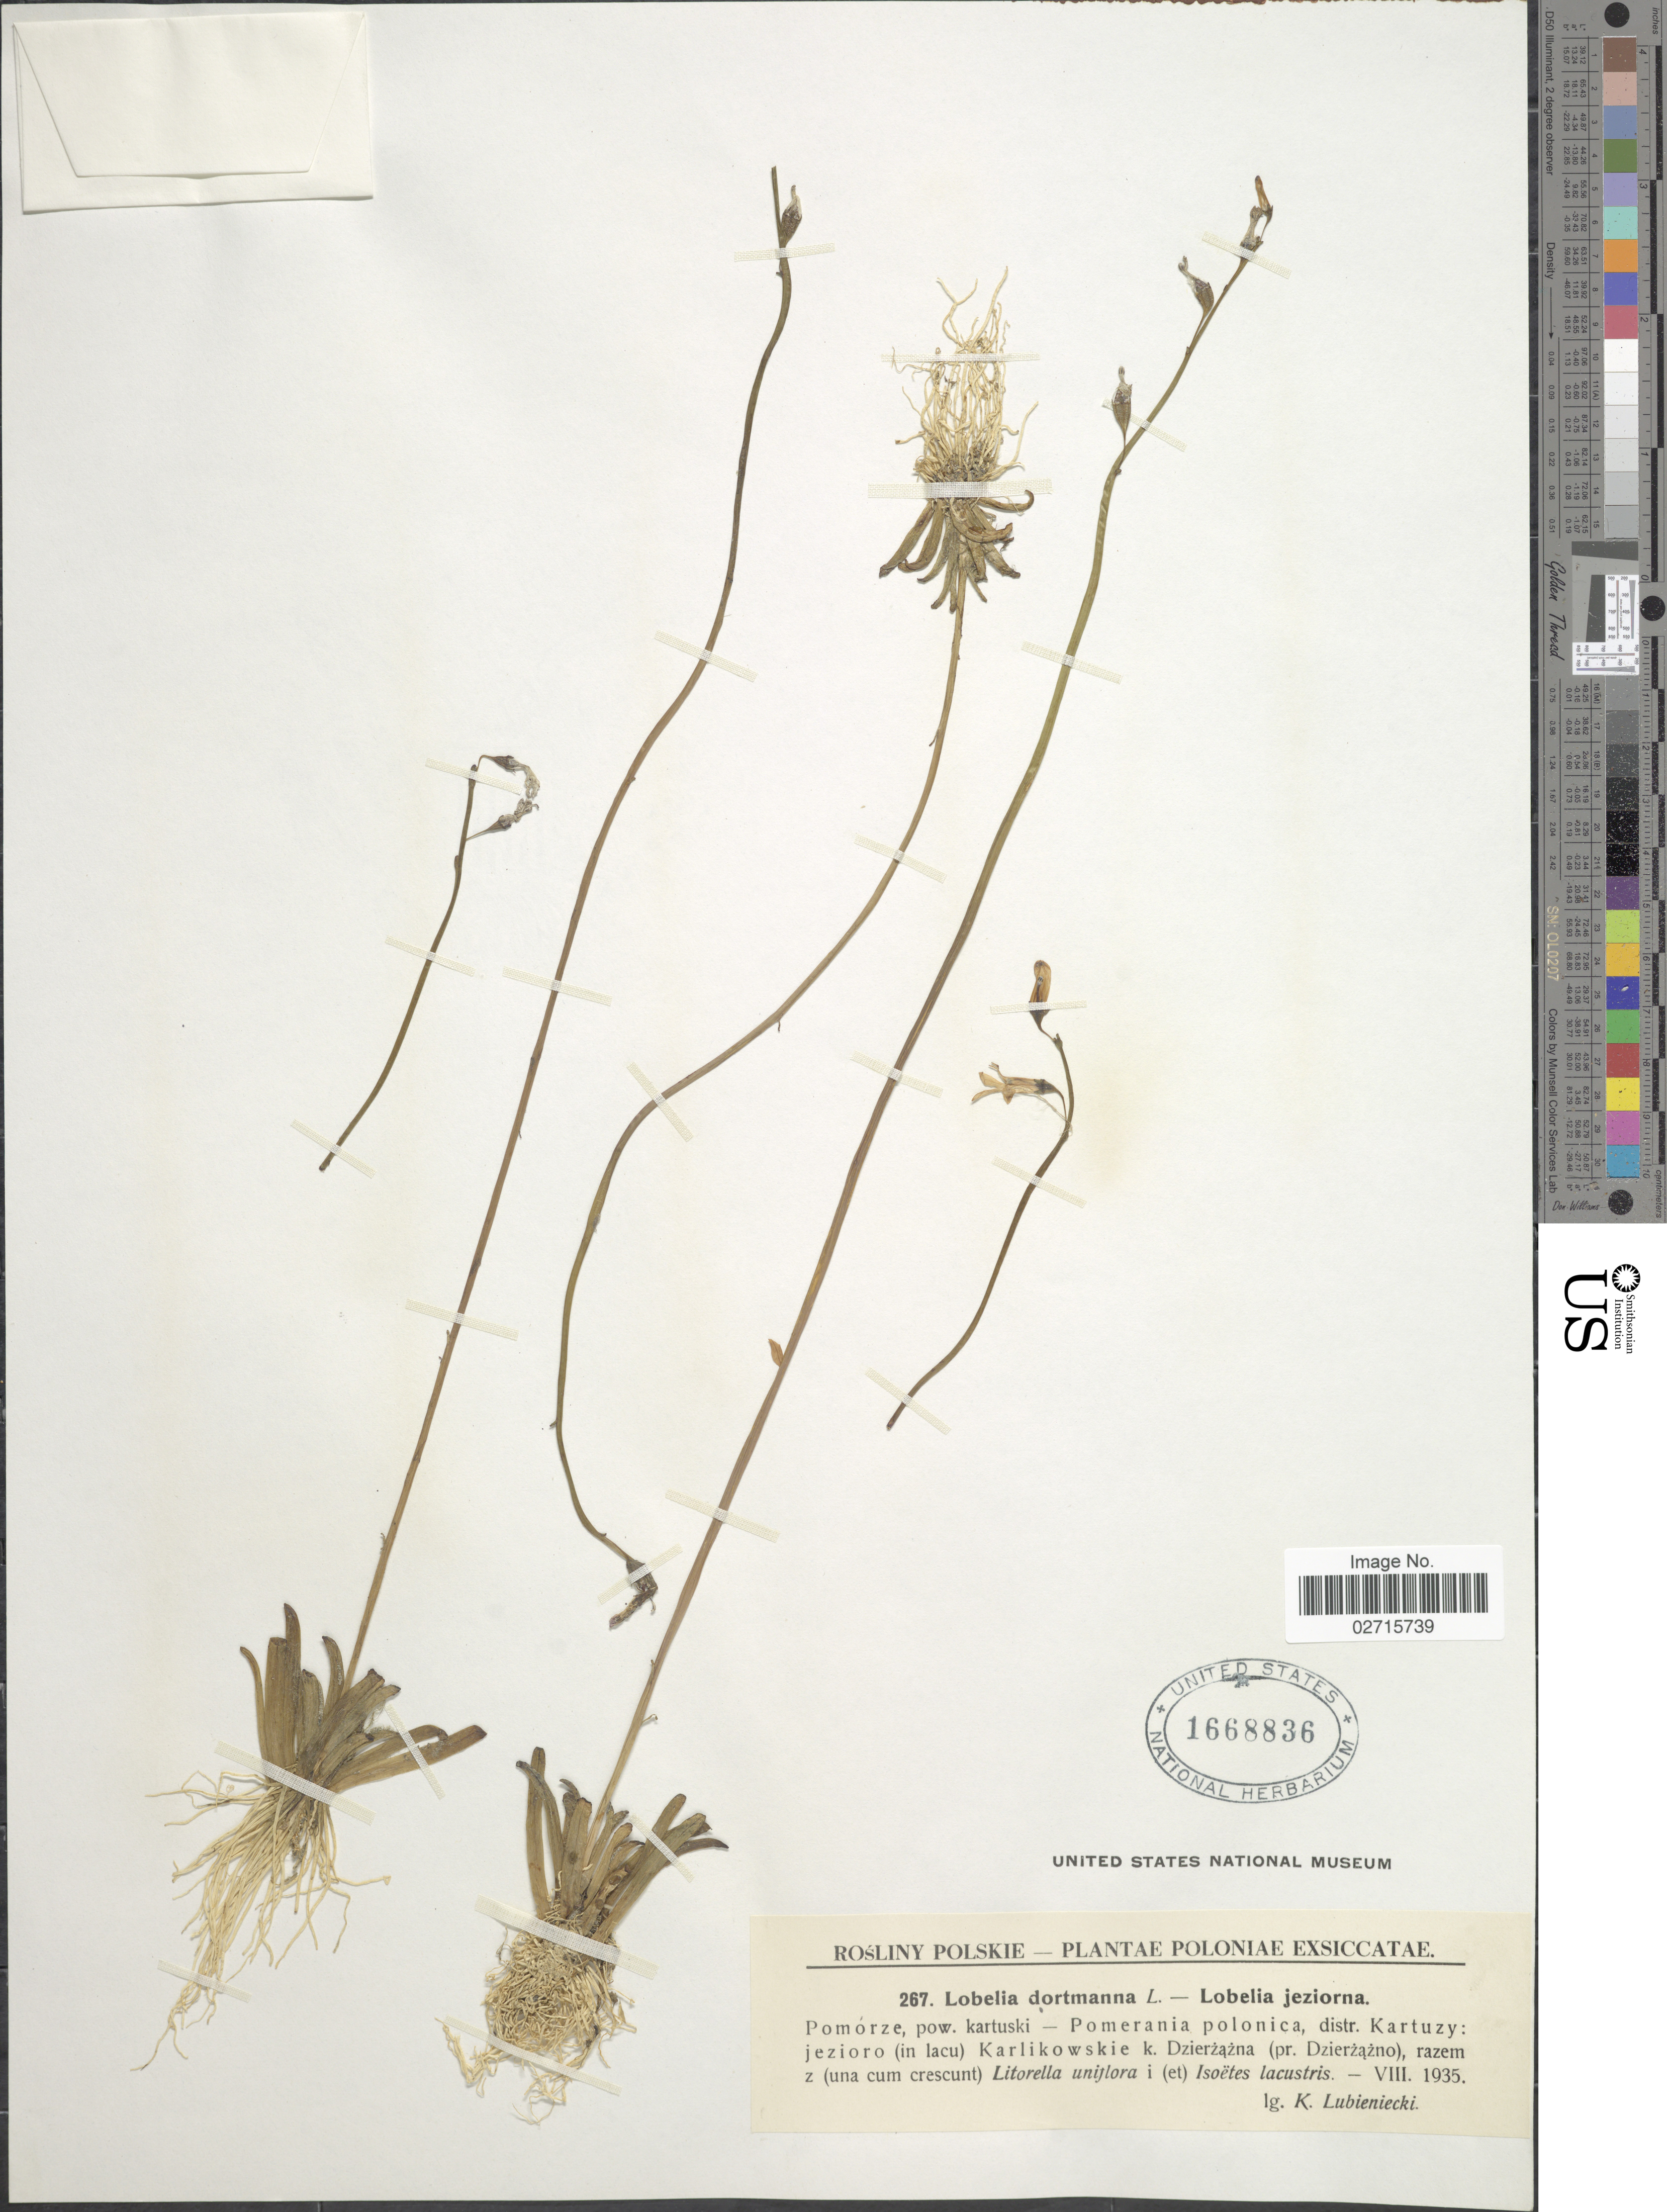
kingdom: Plantae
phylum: Tracheophyta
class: Magnoliopsida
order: Asterales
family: Campanulaceae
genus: Lobelia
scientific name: Lobelia dortmanna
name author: L.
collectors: K. Lubieniecki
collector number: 267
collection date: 1935-08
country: Poland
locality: Pomerania polonica, distr. Kartuzy: jezioro (in lacu) Karlikowskie k. Dzierzazna (pr. Dzierzazno), razem a (una cum crescunt) [unsure placement]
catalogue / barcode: US 1668836